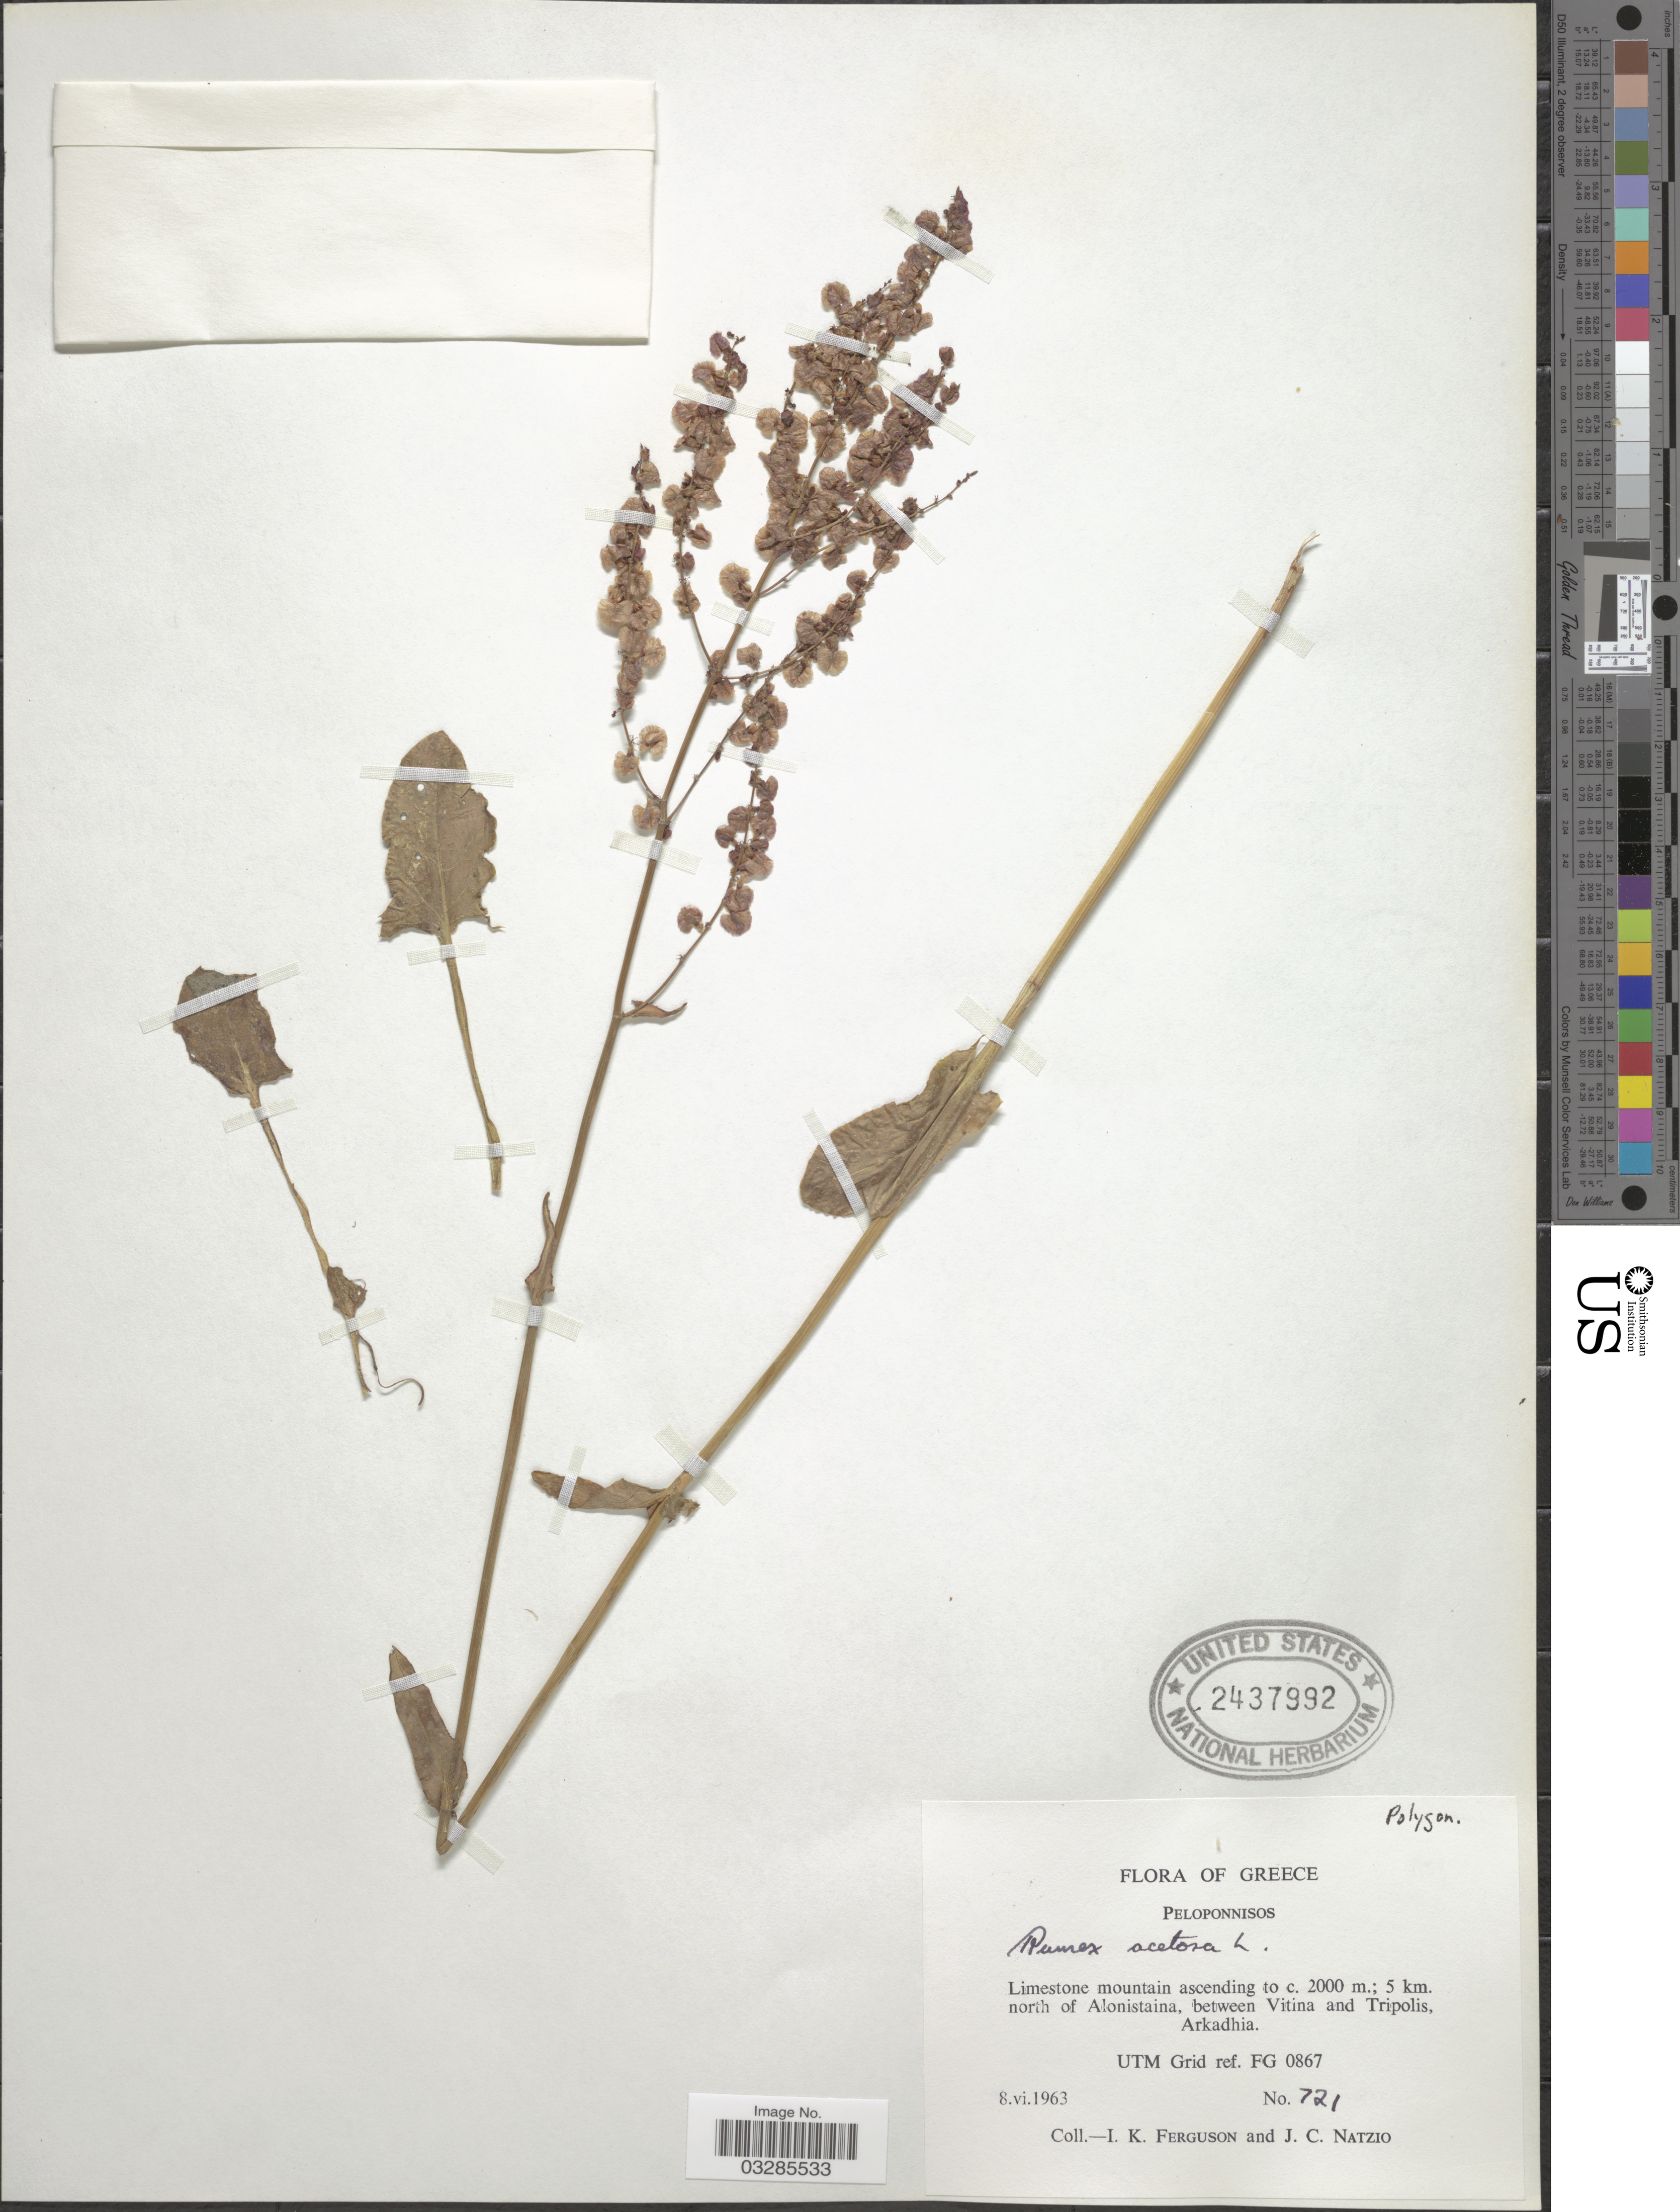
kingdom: Plantae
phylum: Tracheophyta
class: Magnoliopsida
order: Caryophyllales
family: Polygonaceae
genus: Rumex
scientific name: Rumex acetosa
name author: L.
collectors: I. K. Ferguson & J. Natzio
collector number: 721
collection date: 1963-06-08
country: Greece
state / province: Peloponnese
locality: Peloponnisos. 5 km. north of Alonistaina, between Vitina and Tripolis, Arkadhia. UTM Grid ref. FG 0867.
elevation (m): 2000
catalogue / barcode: US 2437992